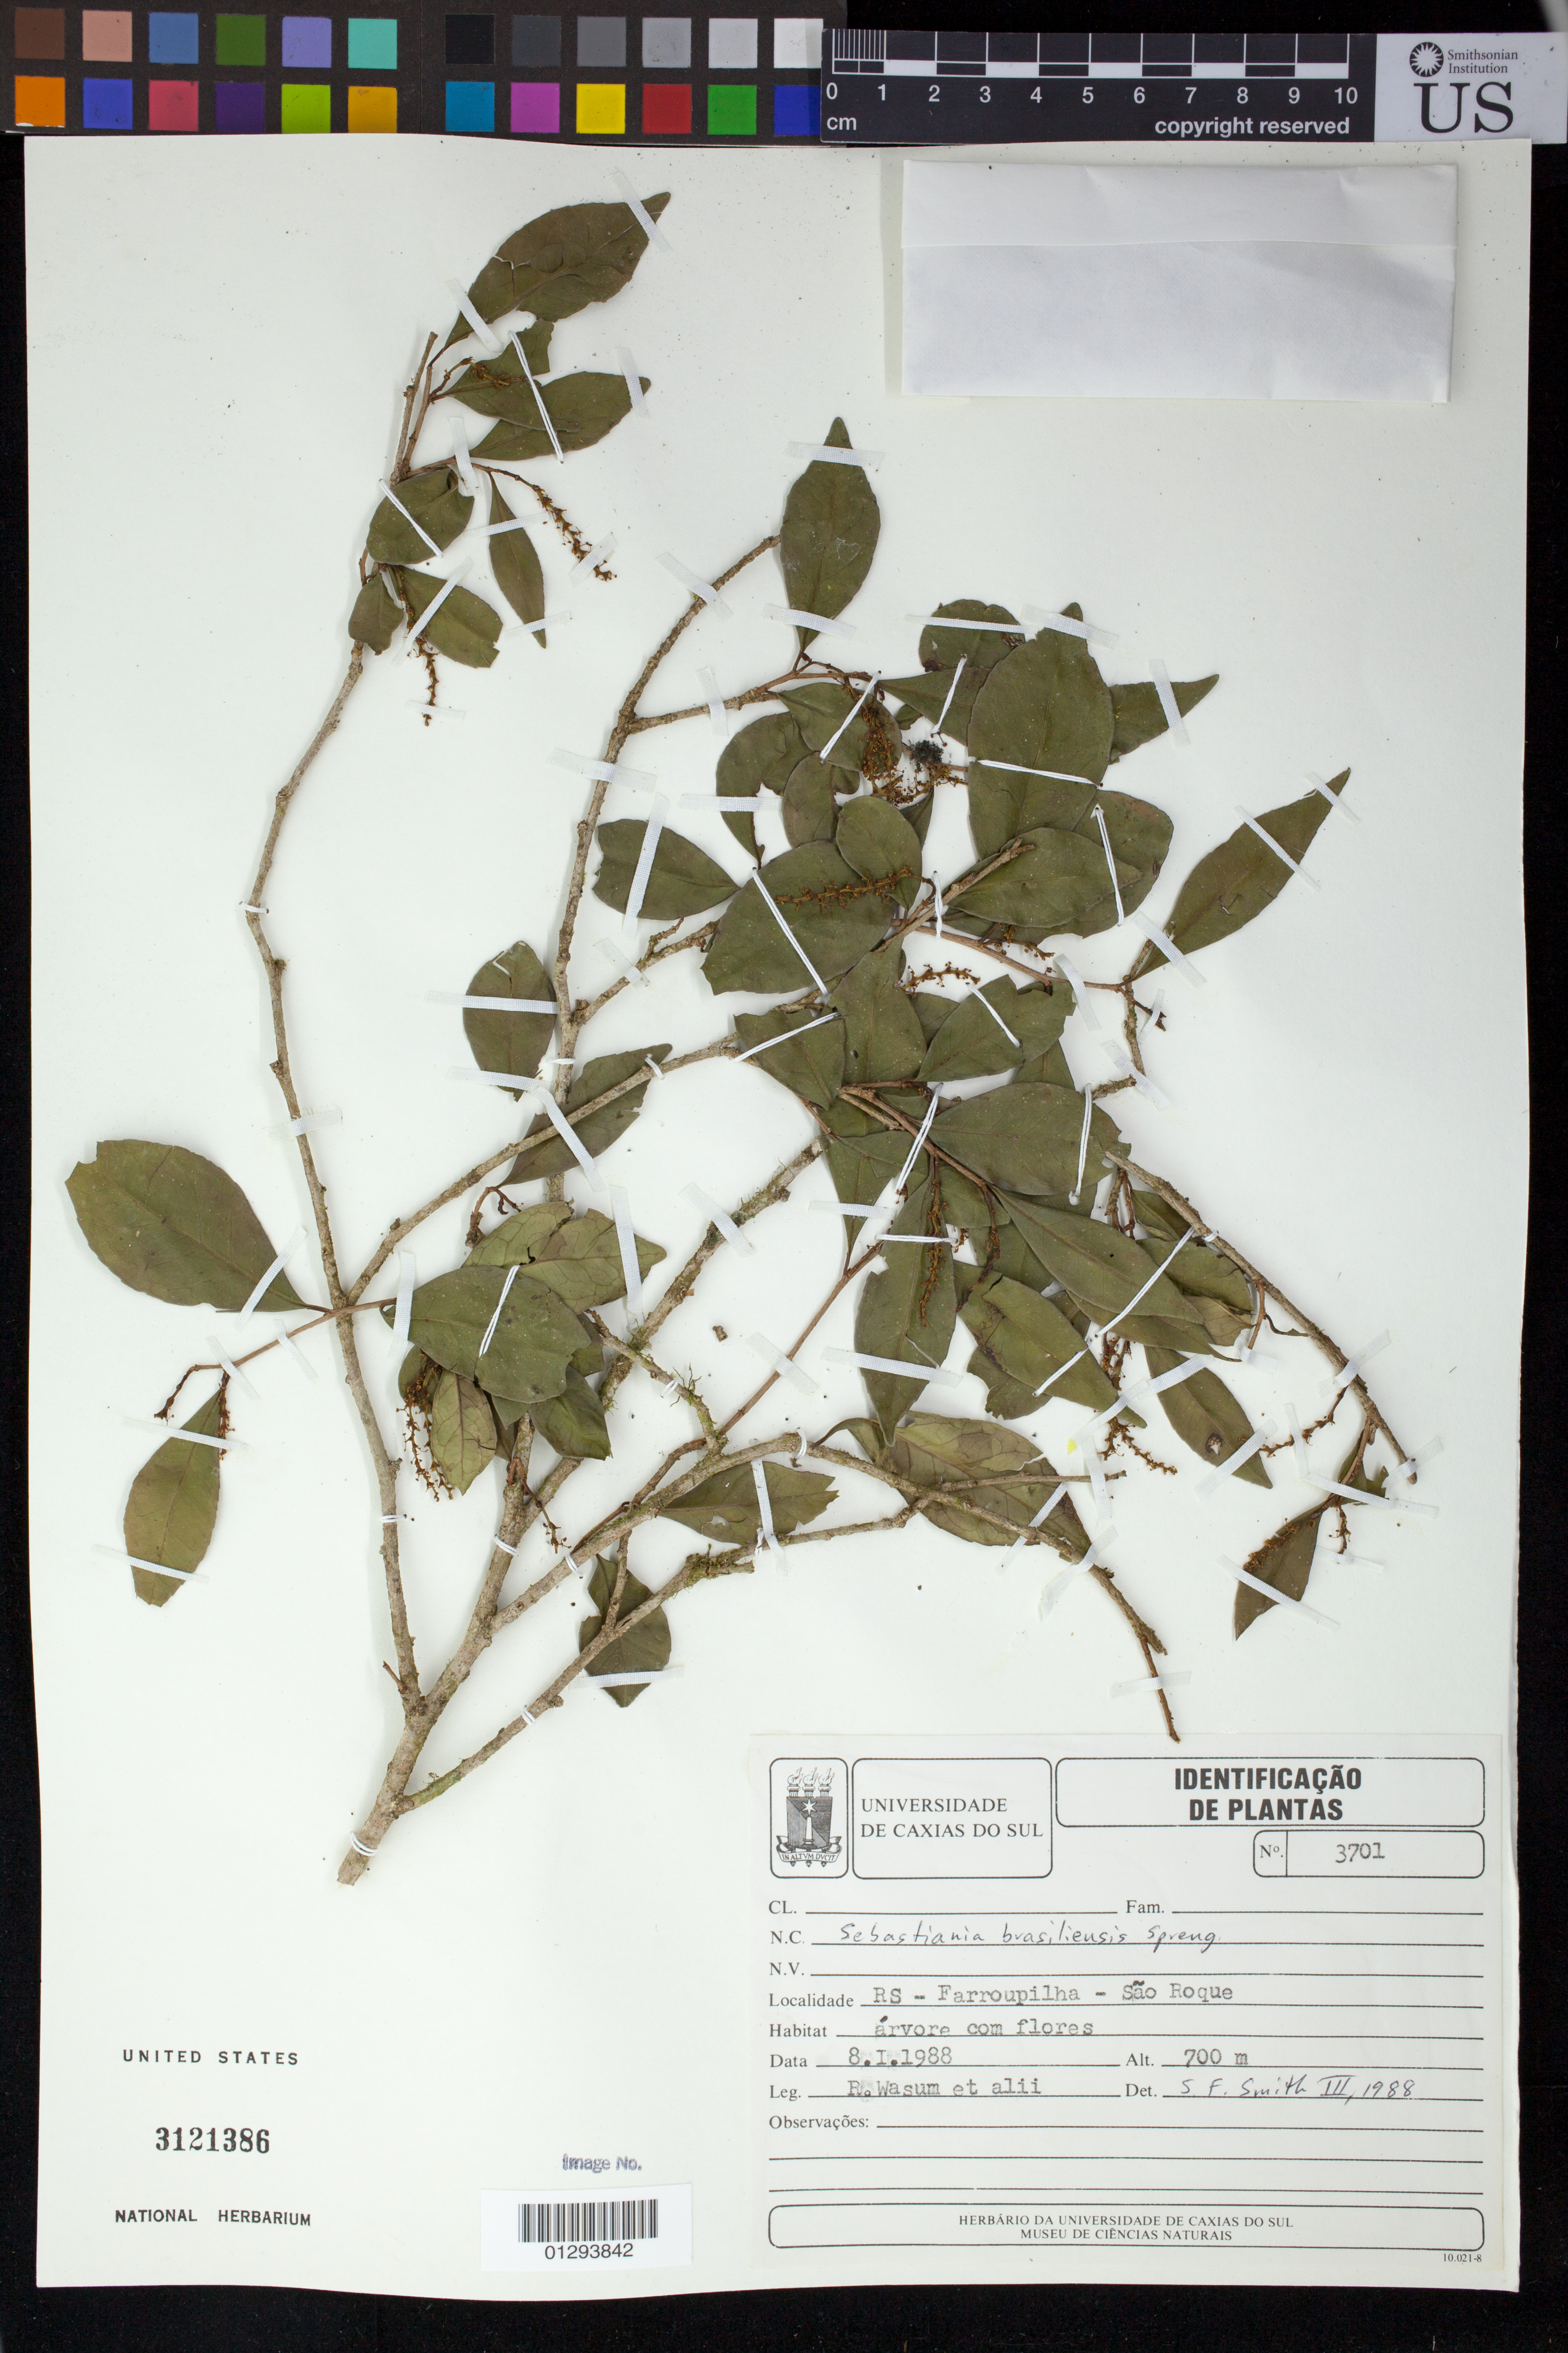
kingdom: Plantae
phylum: Tracheophyta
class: Magnoliopsida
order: Malpighiales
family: Euphorbiaceae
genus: Sebastiania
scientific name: Sebastiania brasiliensis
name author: Spreng.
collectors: R. Wasum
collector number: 3701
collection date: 1988-01-08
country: Brazil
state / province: Rio Grande do Sul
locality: Farroupilha-Sao Roque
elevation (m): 700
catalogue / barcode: US 3121386